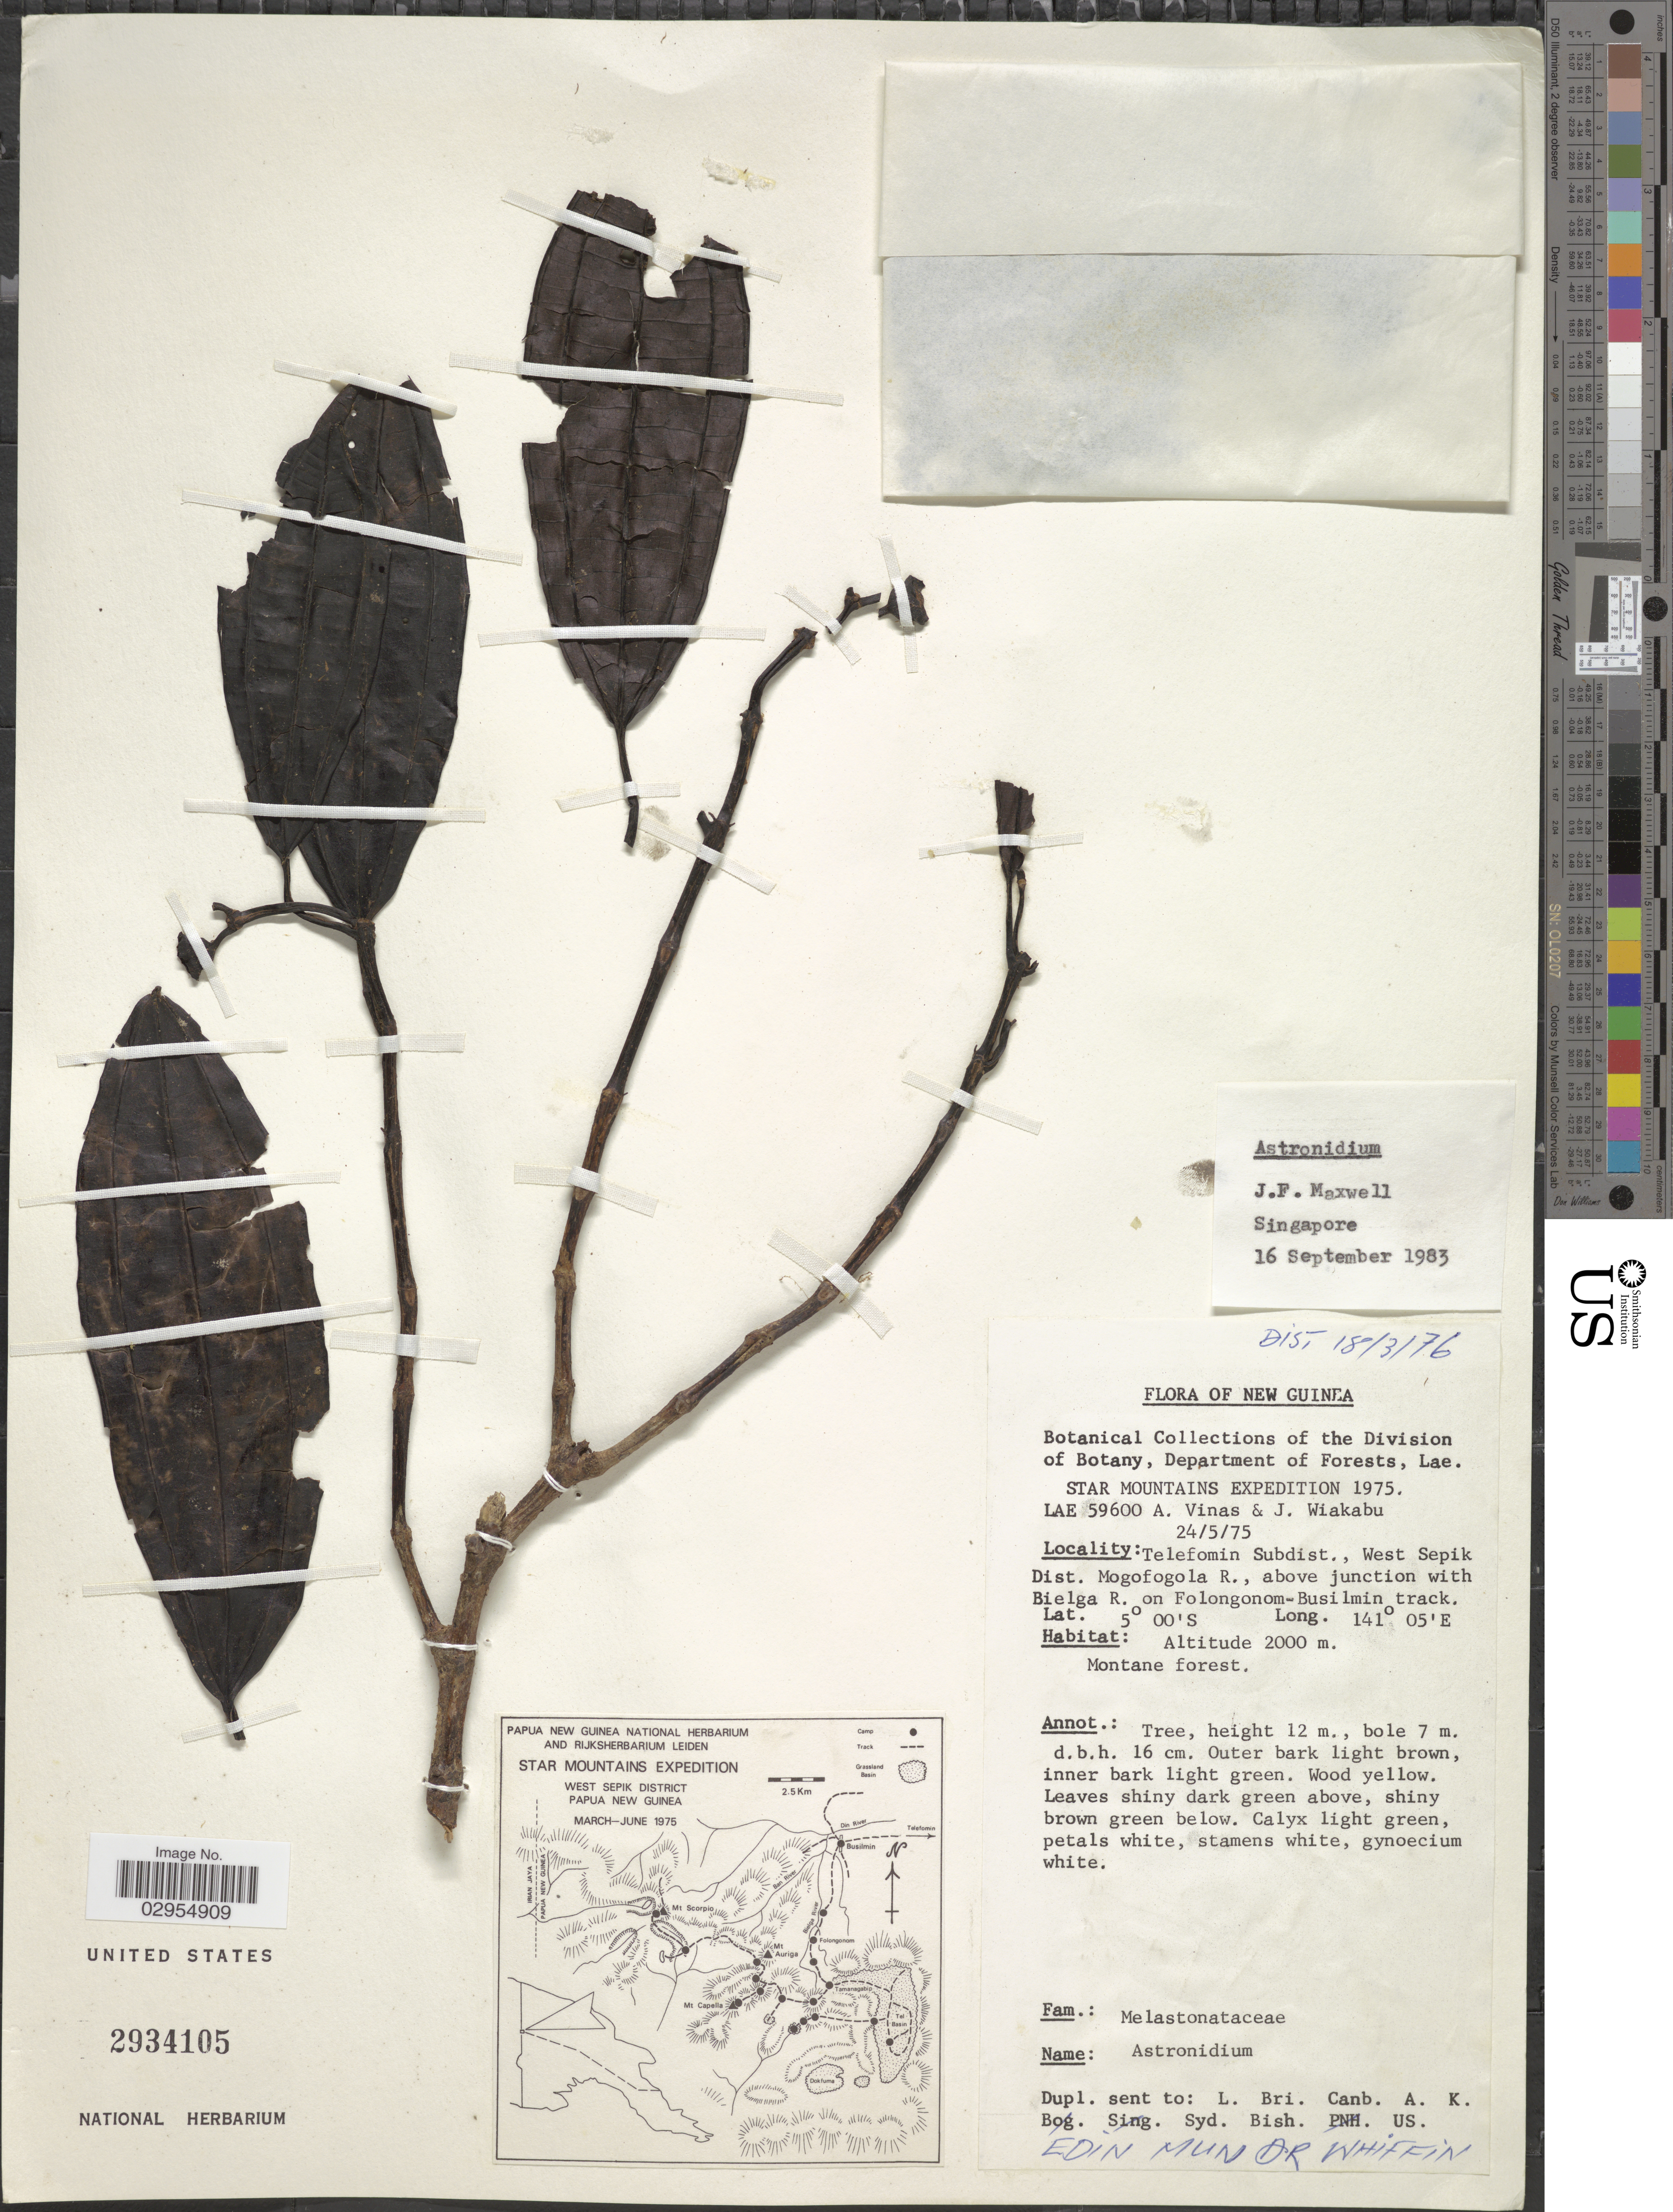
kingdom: Plantae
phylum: Tracheophyta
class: Magnoliopsida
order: Myrtales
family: Melastomataceae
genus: Astronidium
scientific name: Astronidium sp.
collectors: A. Vinas & J. Wiakabu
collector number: LAE 59600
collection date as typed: Transcribed d/m/y: 24/5/75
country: Papua New Guinea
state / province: Sandaun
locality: New Guinea. Telefomin Subdist., West Sepik Dist. Mogofogola R., above junction with Bielga R. on Folongonom-Busilmin track.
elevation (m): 2000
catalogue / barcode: US 2934105